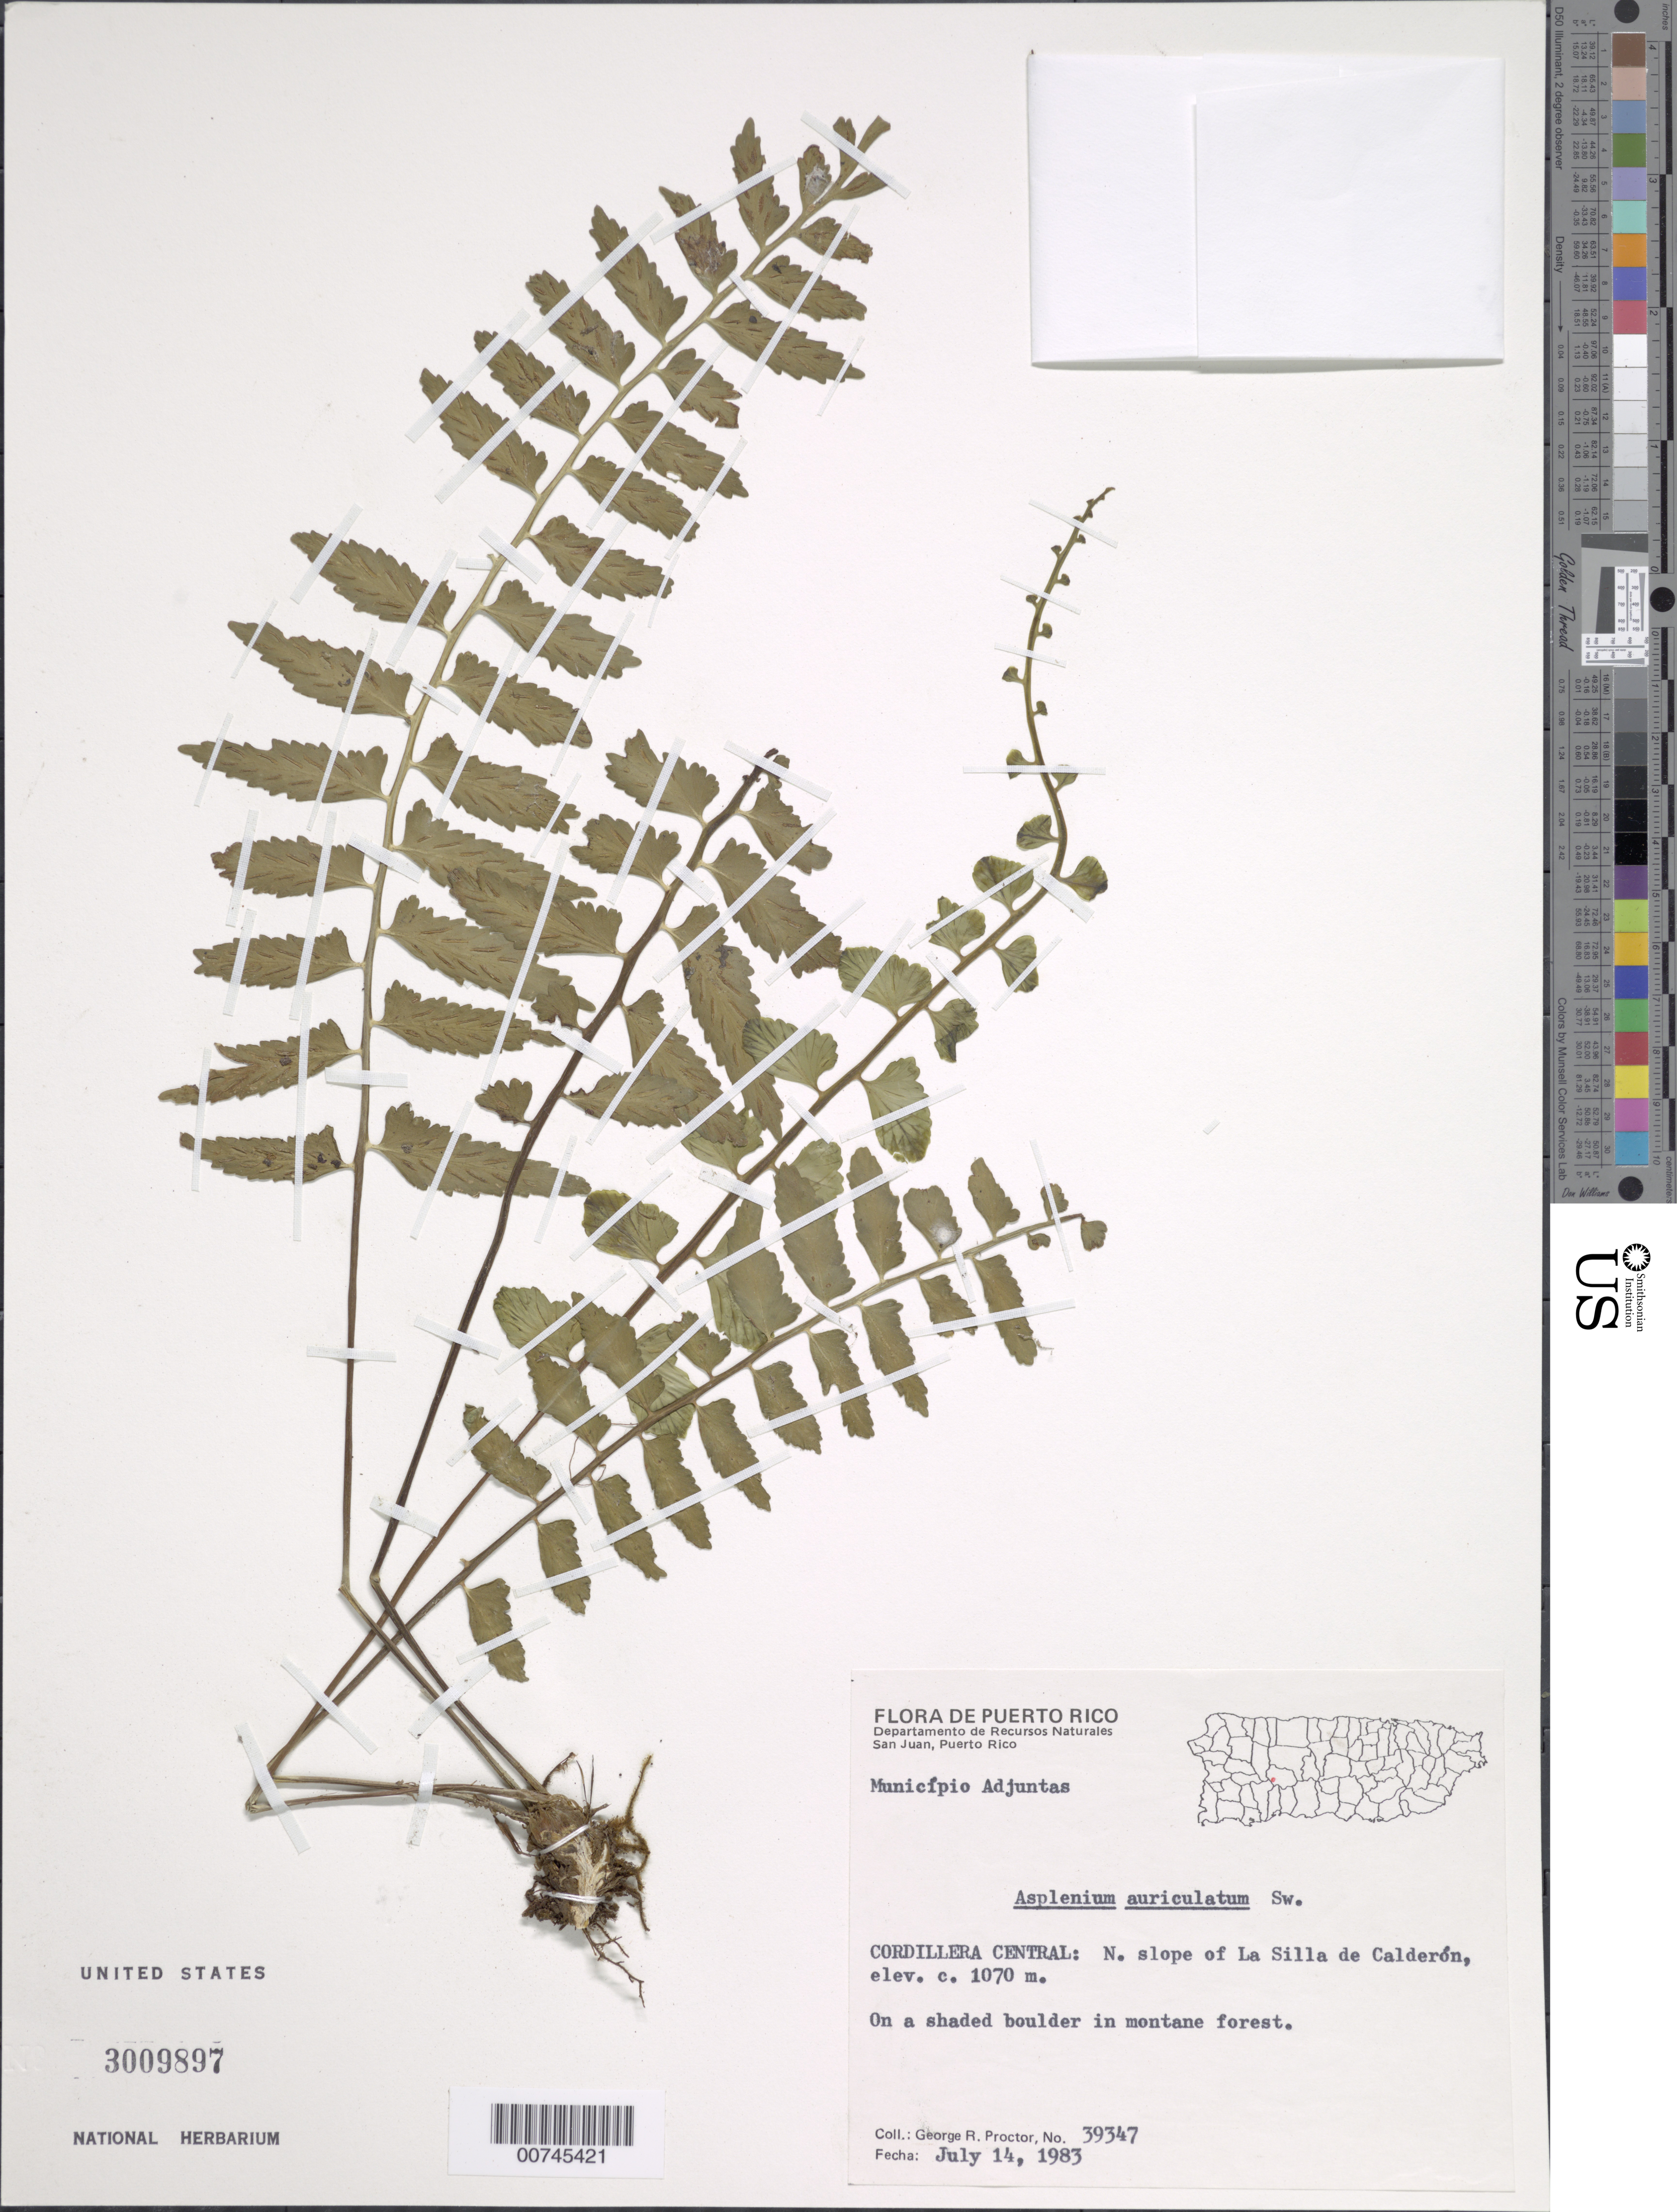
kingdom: Plantae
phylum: Tracheophyta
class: Polypodiopsida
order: Polypodiales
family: Aspleniaceae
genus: Asplenium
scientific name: Asplenium auriculatum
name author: Sw.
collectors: G. R. Proctor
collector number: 39347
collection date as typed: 14 Jul 1983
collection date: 1983-07-14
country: Puerto Rico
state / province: Adjuntas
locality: Cordillera Central: N slope of La Silla de Calderón, Municipio Adjuntas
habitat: On a shaded boulder in montane forest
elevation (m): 1070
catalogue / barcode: US 3009897